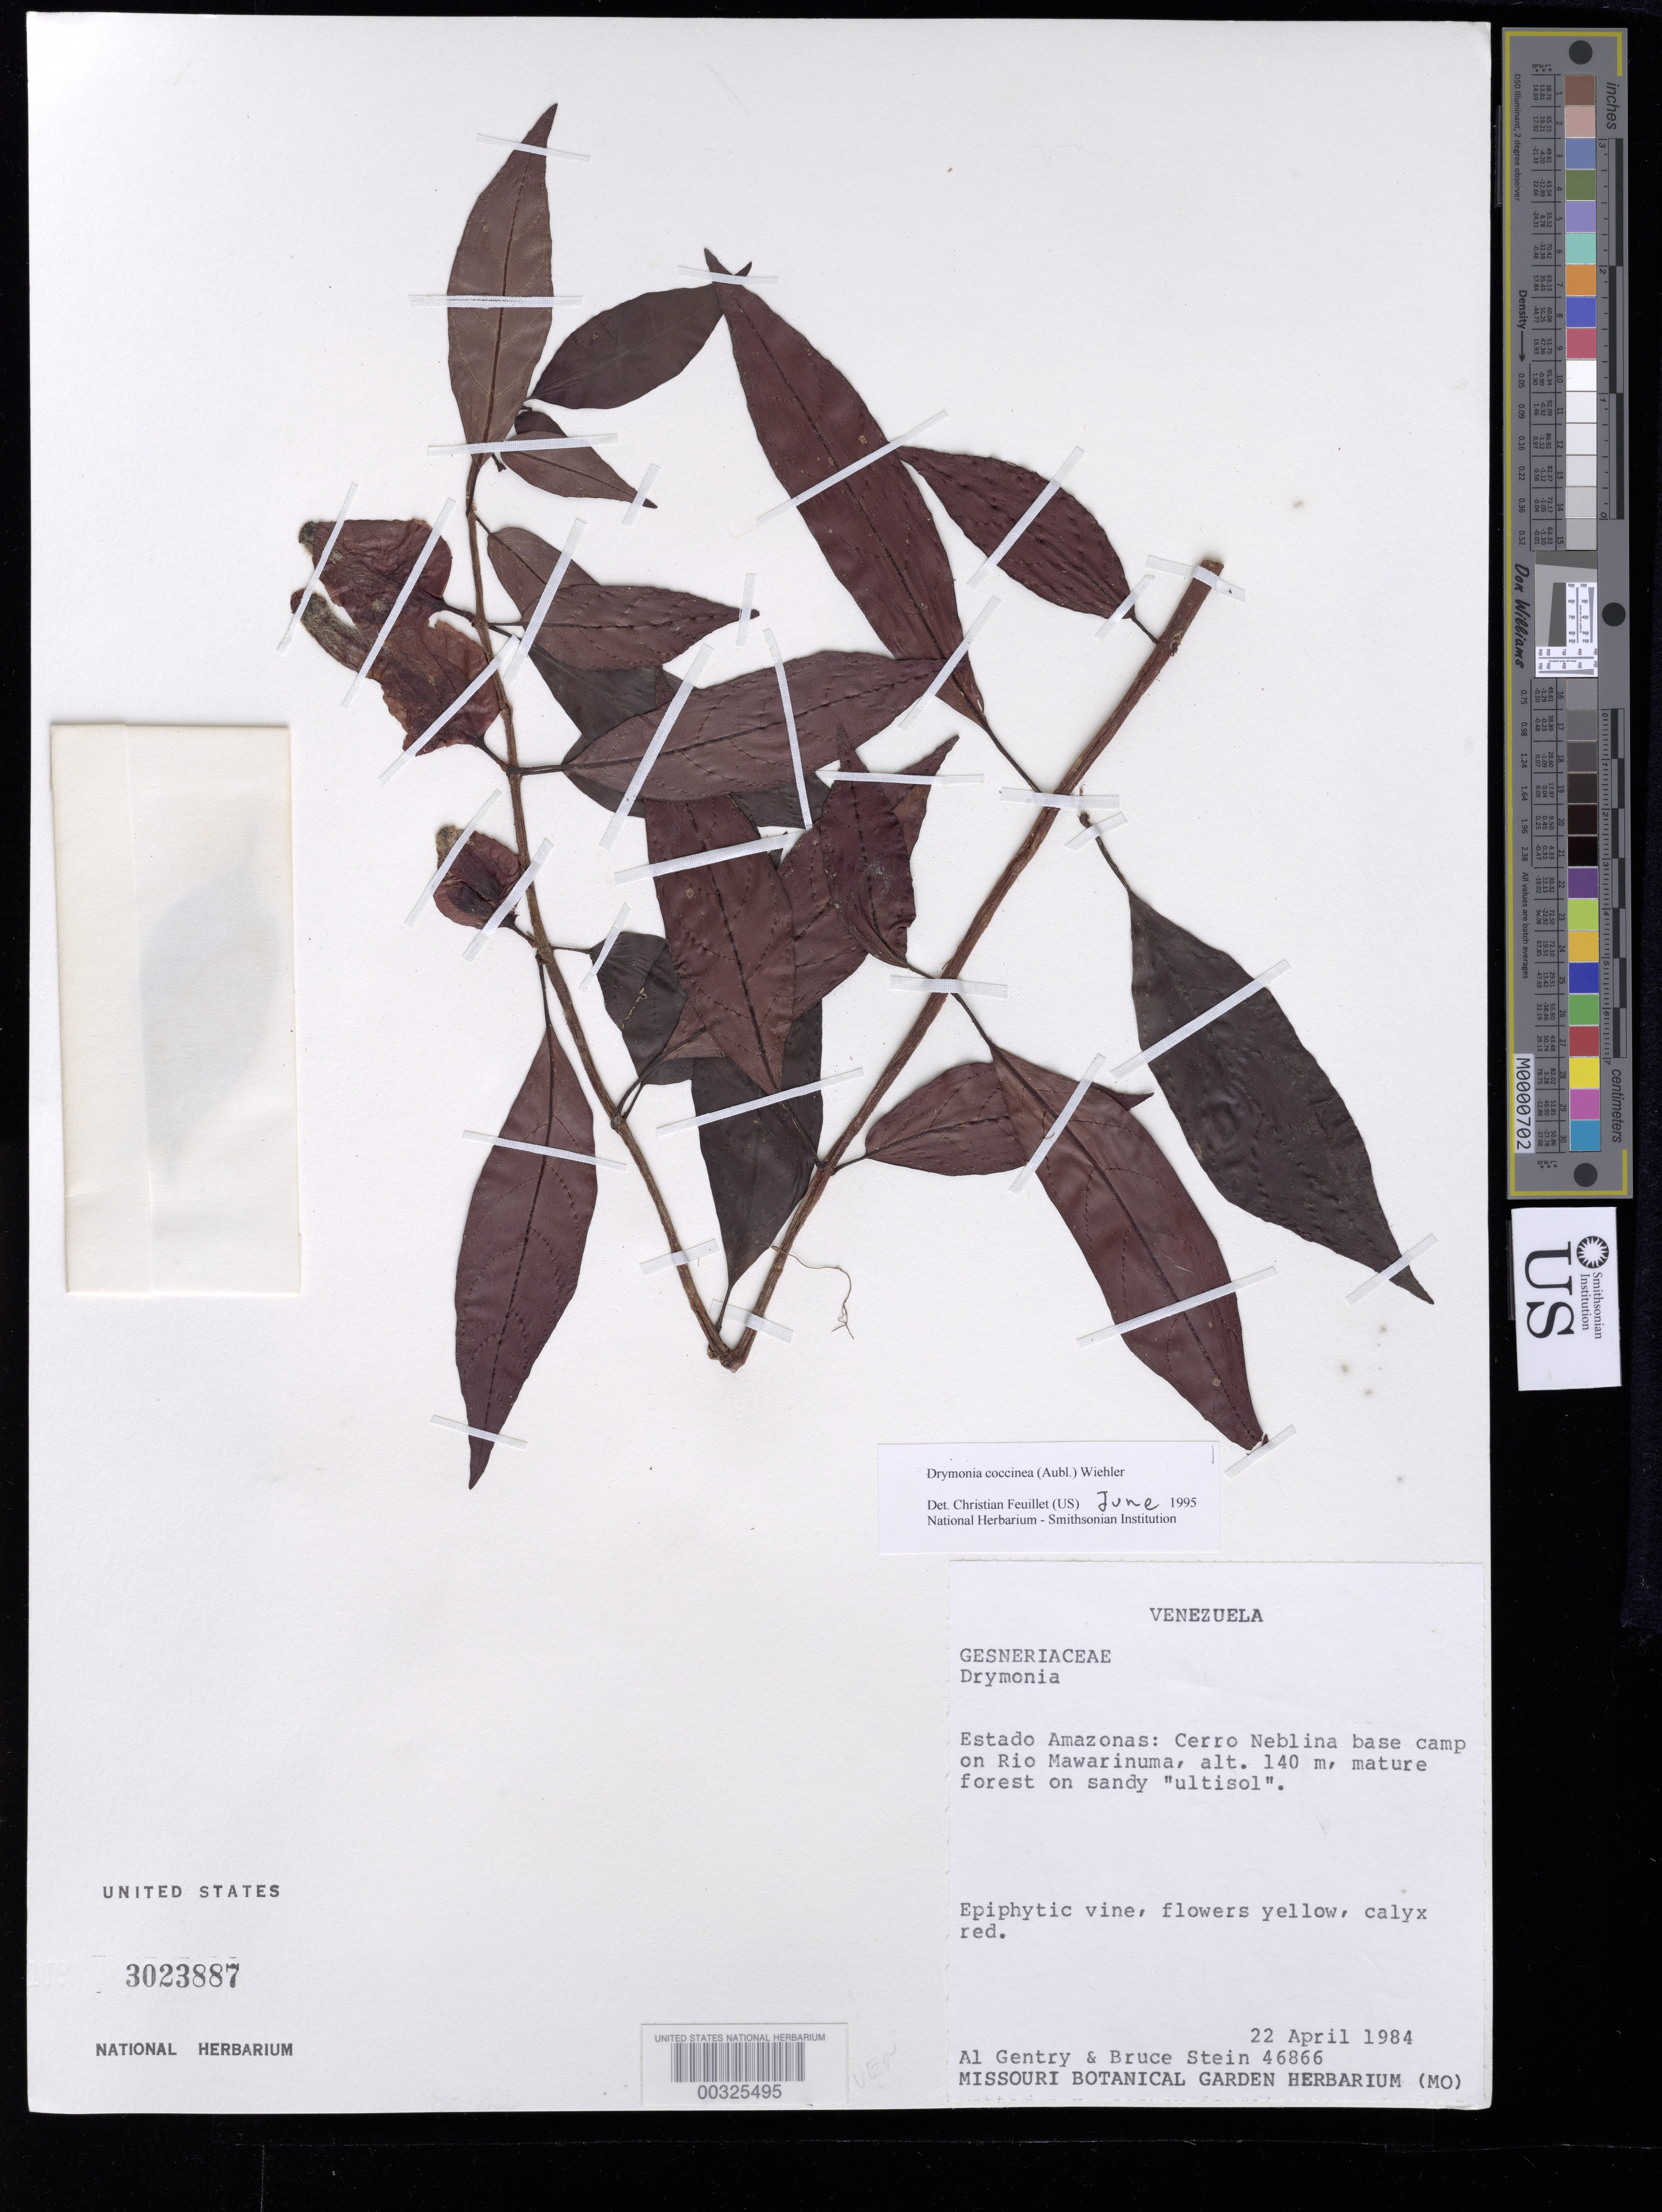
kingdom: Plantae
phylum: Tracheophyta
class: Magnoliopsida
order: Lamiales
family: Gesneriaceae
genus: Drymonia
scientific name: Drymonia coccinea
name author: (Aubl.) Wiehler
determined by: Feuillet, C.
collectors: A. H. Gentry & B. A. Stein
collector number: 46866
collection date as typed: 22 Apr 1984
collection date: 1984-04-22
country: Venezuela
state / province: Amazonas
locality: Rio Negro Dept., Cerro Neblina base camp on Rio Mawarinuma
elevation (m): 140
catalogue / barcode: US 3023887